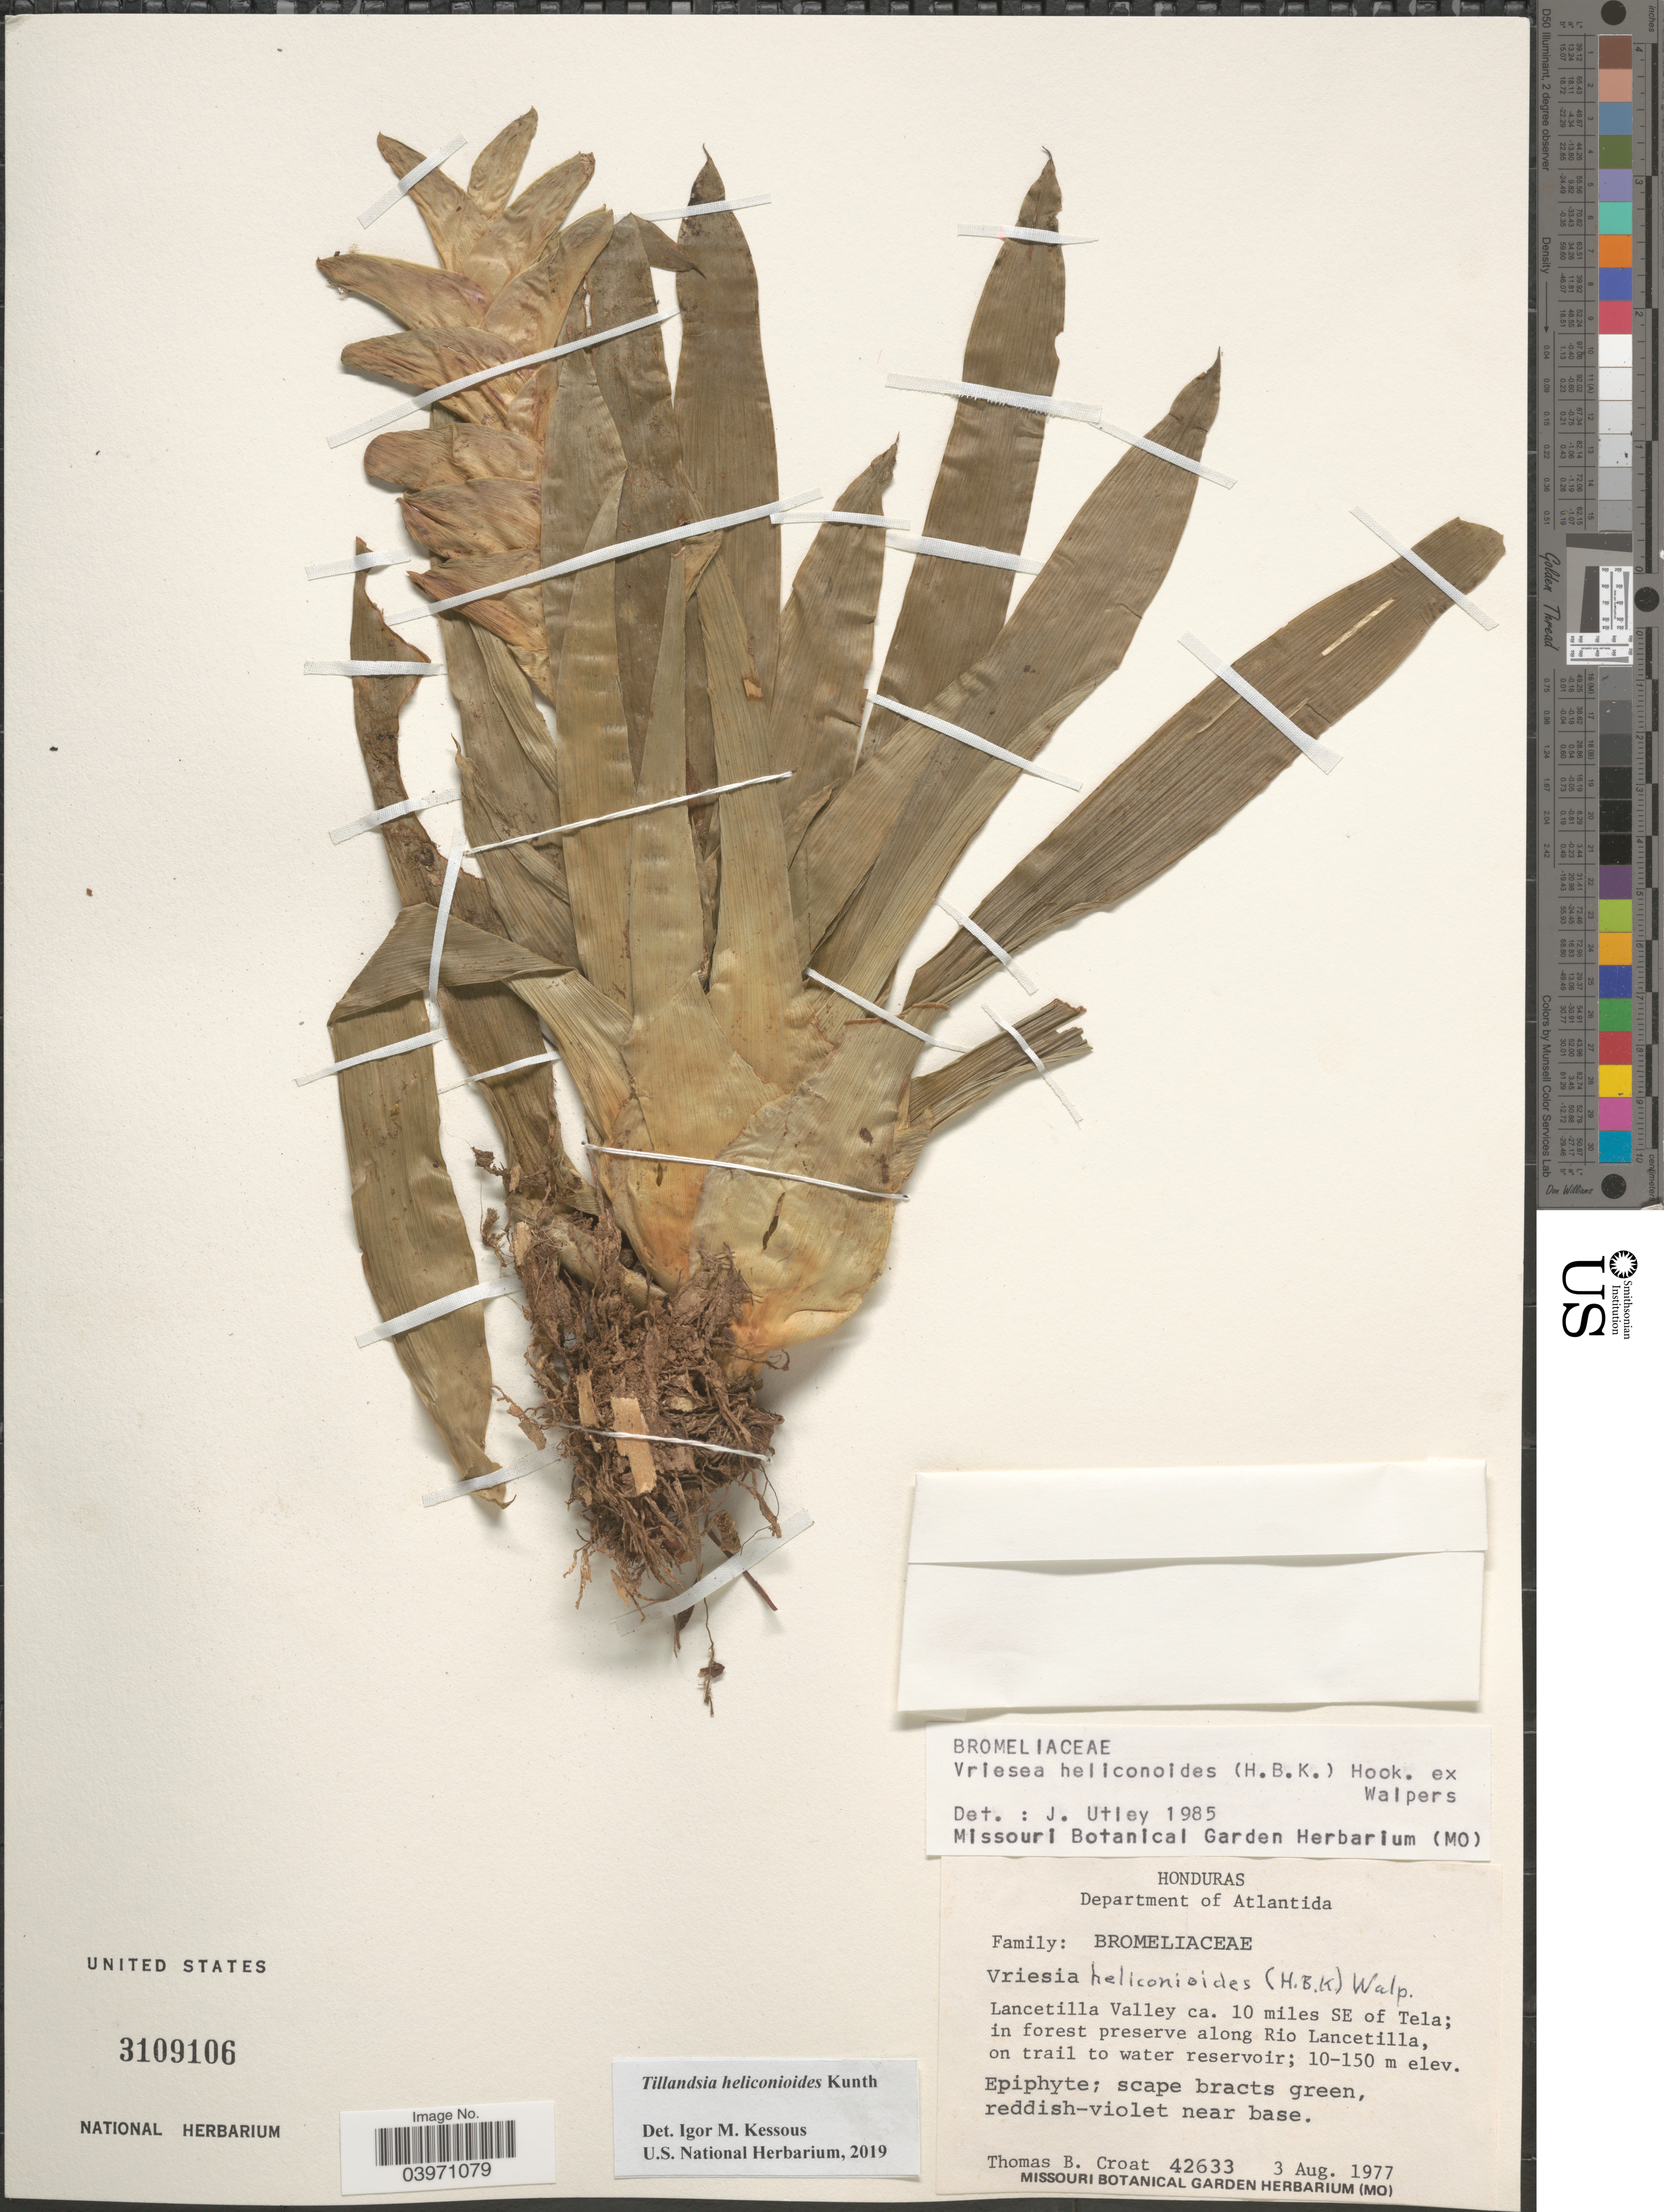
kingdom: Plantae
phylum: Tracheophyta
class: Liliopsida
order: Poales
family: Bromeliaceae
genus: Tillandsia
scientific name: Tillandsia heliconioides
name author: Kunth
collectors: T. B. Croat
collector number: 42633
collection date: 1977-08-03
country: Honduras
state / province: Atlantida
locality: Department of Atlantida. Lancetilla Valley ca. 10 miles SE of Tela; in forest preserve along Rio Lancetilla, on trail to water reserve.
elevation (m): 10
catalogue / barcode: US 3109106